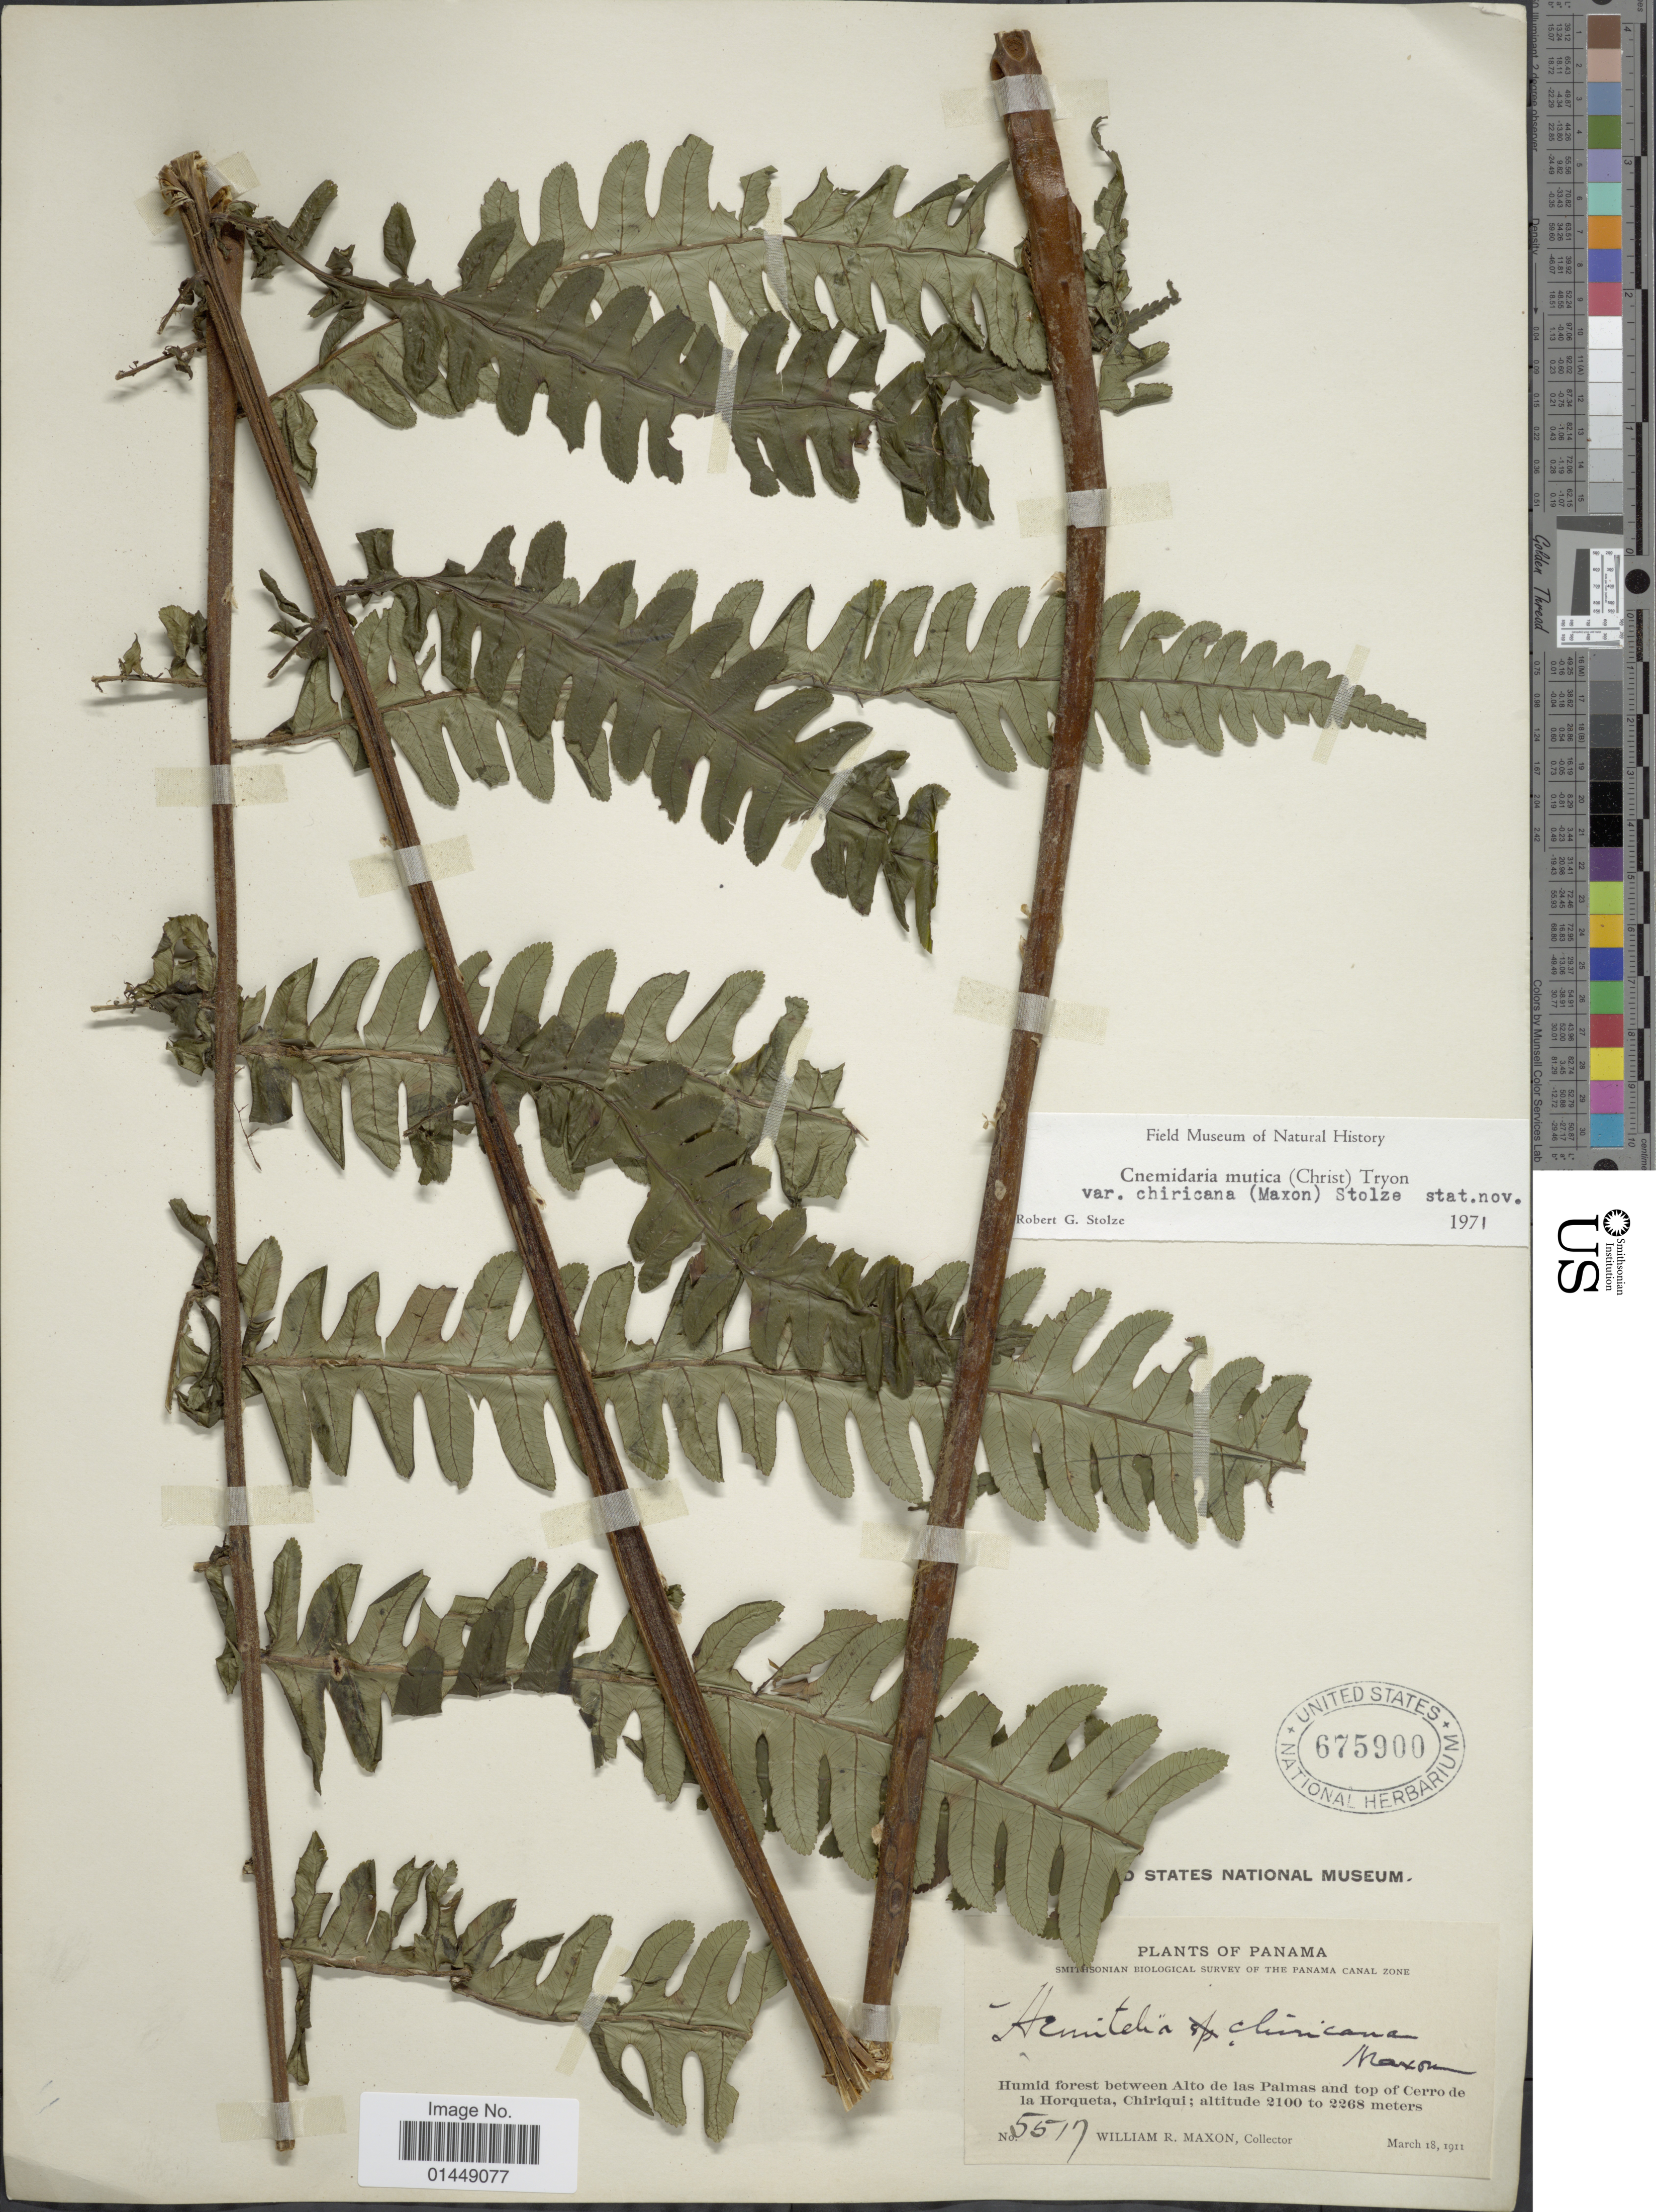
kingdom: Plantae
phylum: Tracheophyta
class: Polypodiopsida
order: Cyatheales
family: Cyatheaceae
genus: Cyathea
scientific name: Cyathea mutica var. chiricana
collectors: W. R. Maxon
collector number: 5517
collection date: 1911-03-18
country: Panama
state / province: Chiriqui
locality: Humid forest between Alto de las Palmas and top of Cerro de la Horqueta, Chiriqui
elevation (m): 2100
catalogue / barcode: US 675900